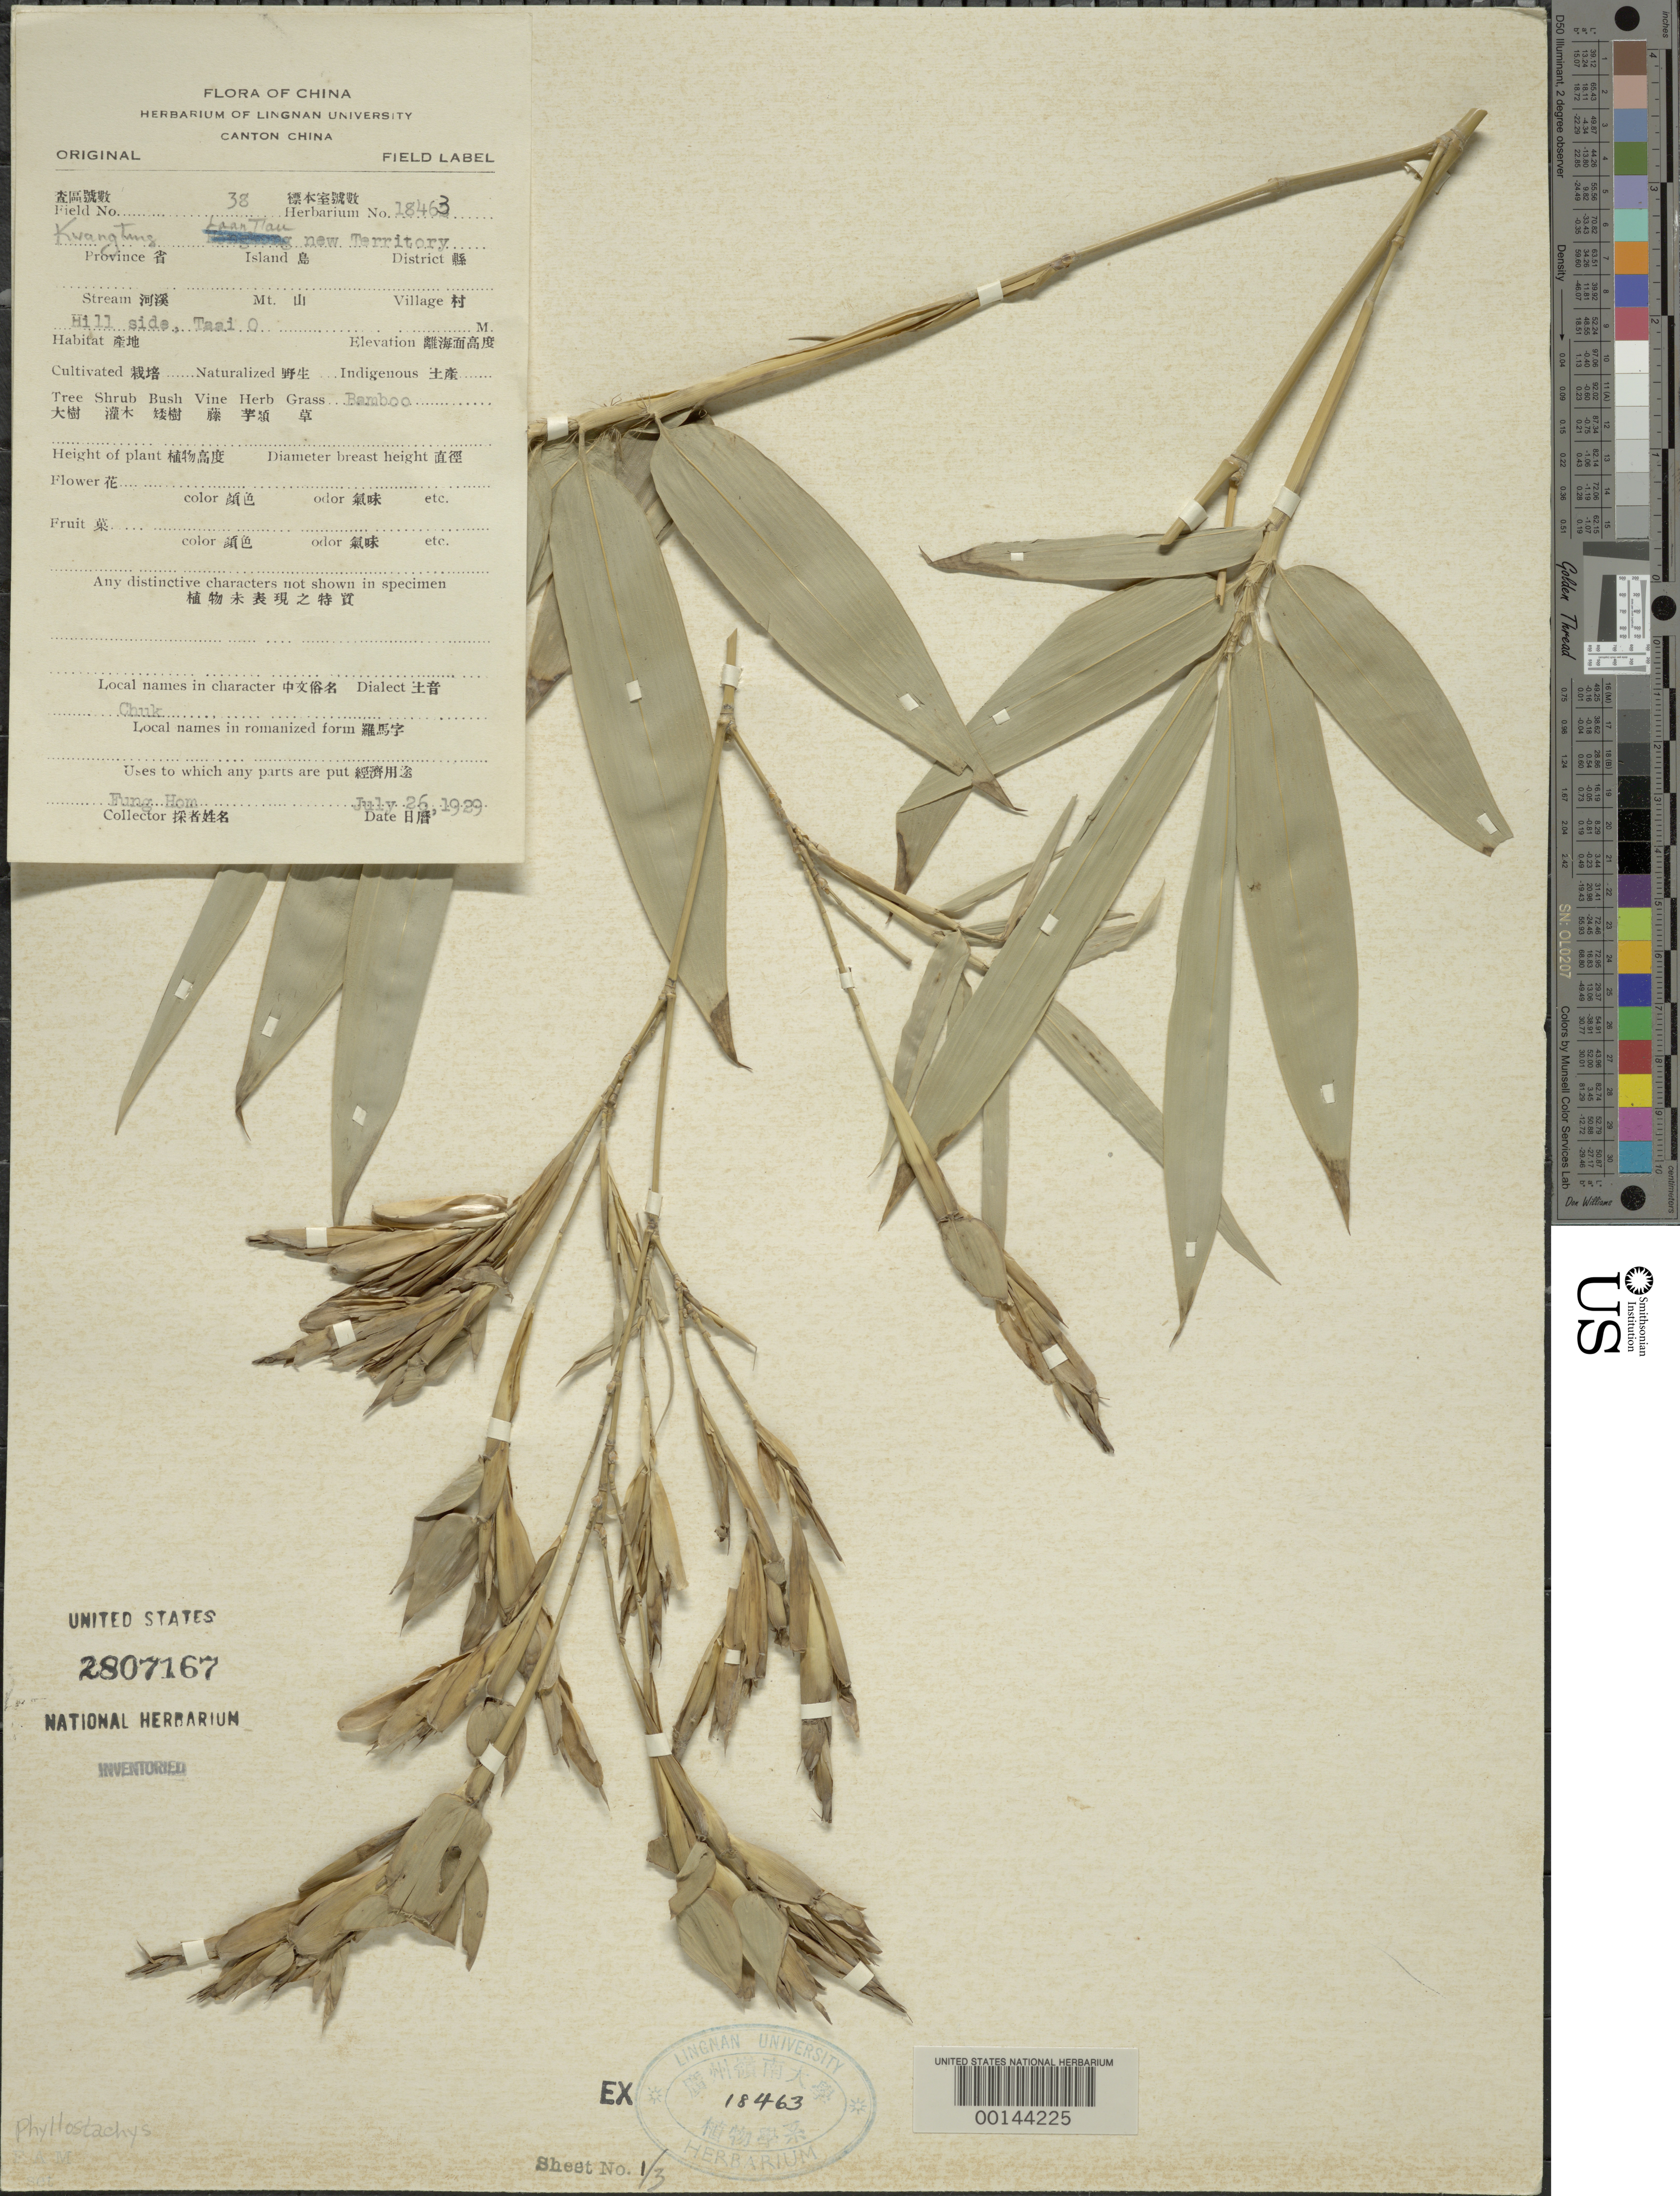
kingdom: Plantae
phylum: Tracheophyta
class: Liliopsida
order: Poales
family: Poaceae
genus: Phyllostachys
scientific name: Phyllostachys sp.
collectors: H. L. Fung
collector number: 38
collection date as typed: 26 Jul 1929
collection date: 1929-07-26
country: China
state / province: Guangdong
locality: L'aan tau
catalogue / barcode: US 2807167